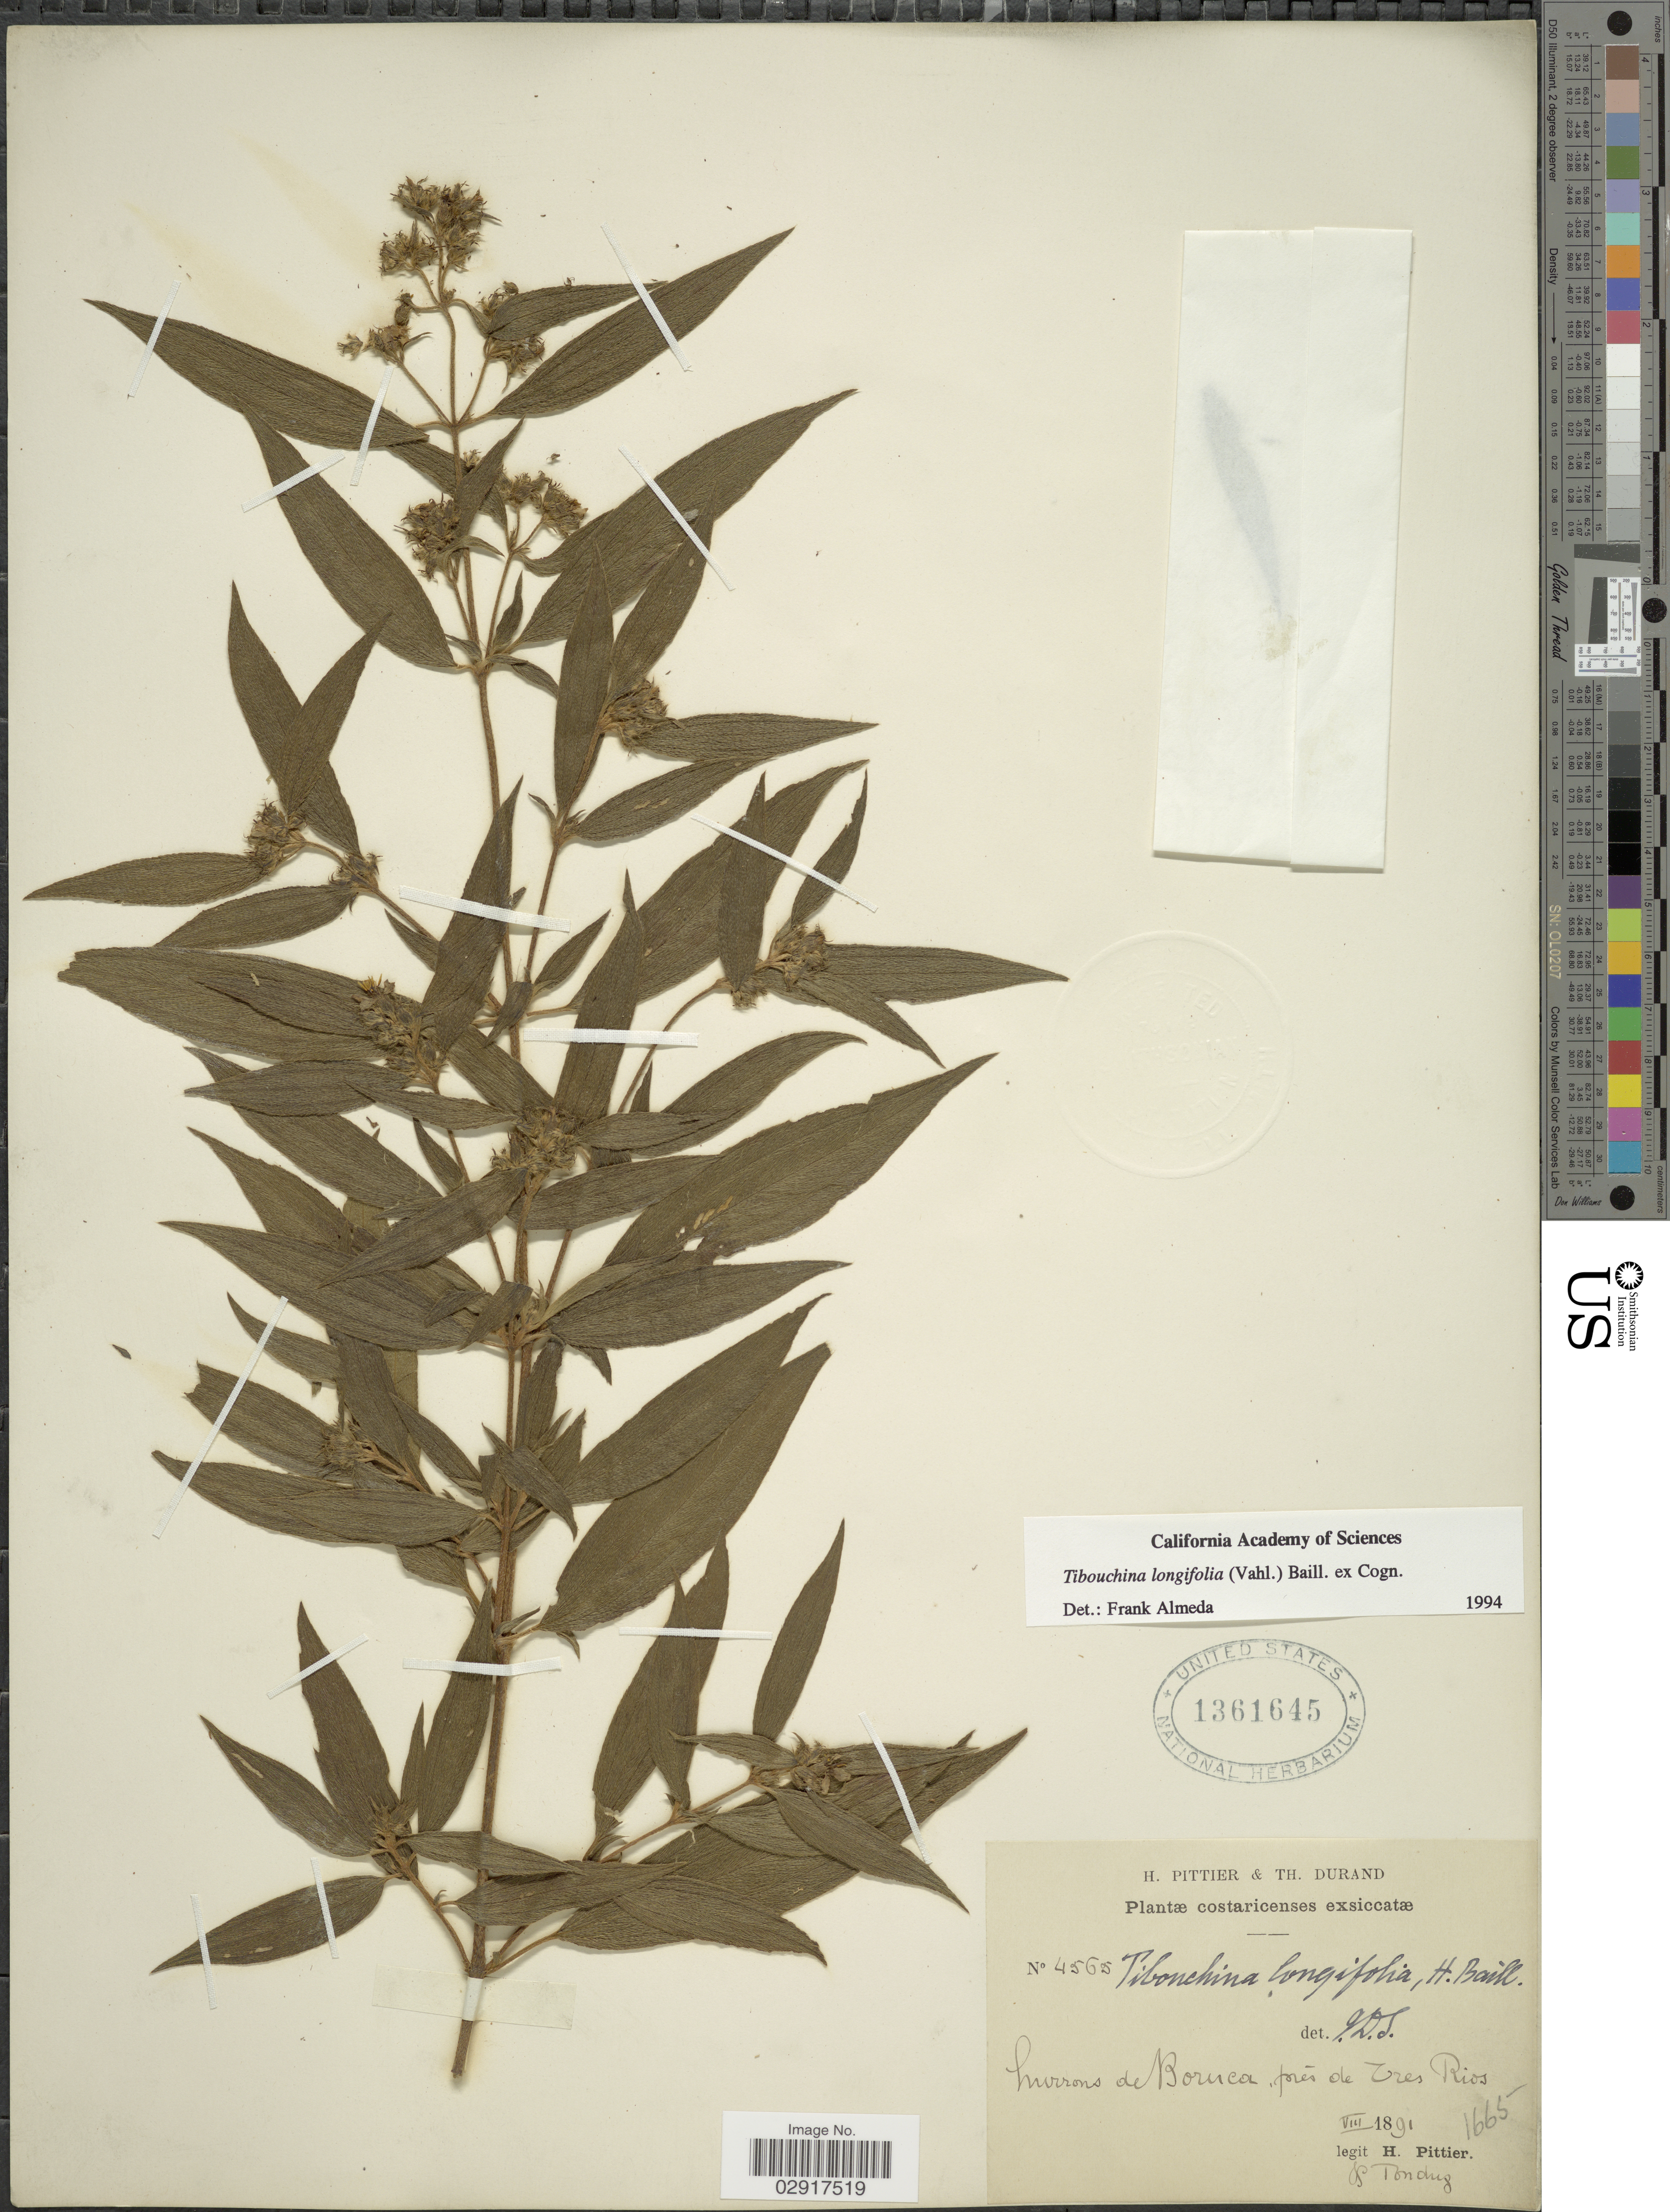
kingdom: Plantae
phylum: Tracheophyta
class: Magnoliopsida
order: Myrtales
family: Melastomataceae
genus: Chaetogastra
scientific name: Chaetogastra longifolia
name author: (Vahl) DC.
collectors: H. F. Pittier & A. Tonduz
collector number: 4565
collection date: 1891-08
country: Costa Rica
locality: Costaricenses. Environs de Boruca, prés de Tres Rios.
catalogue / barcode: US 1361645